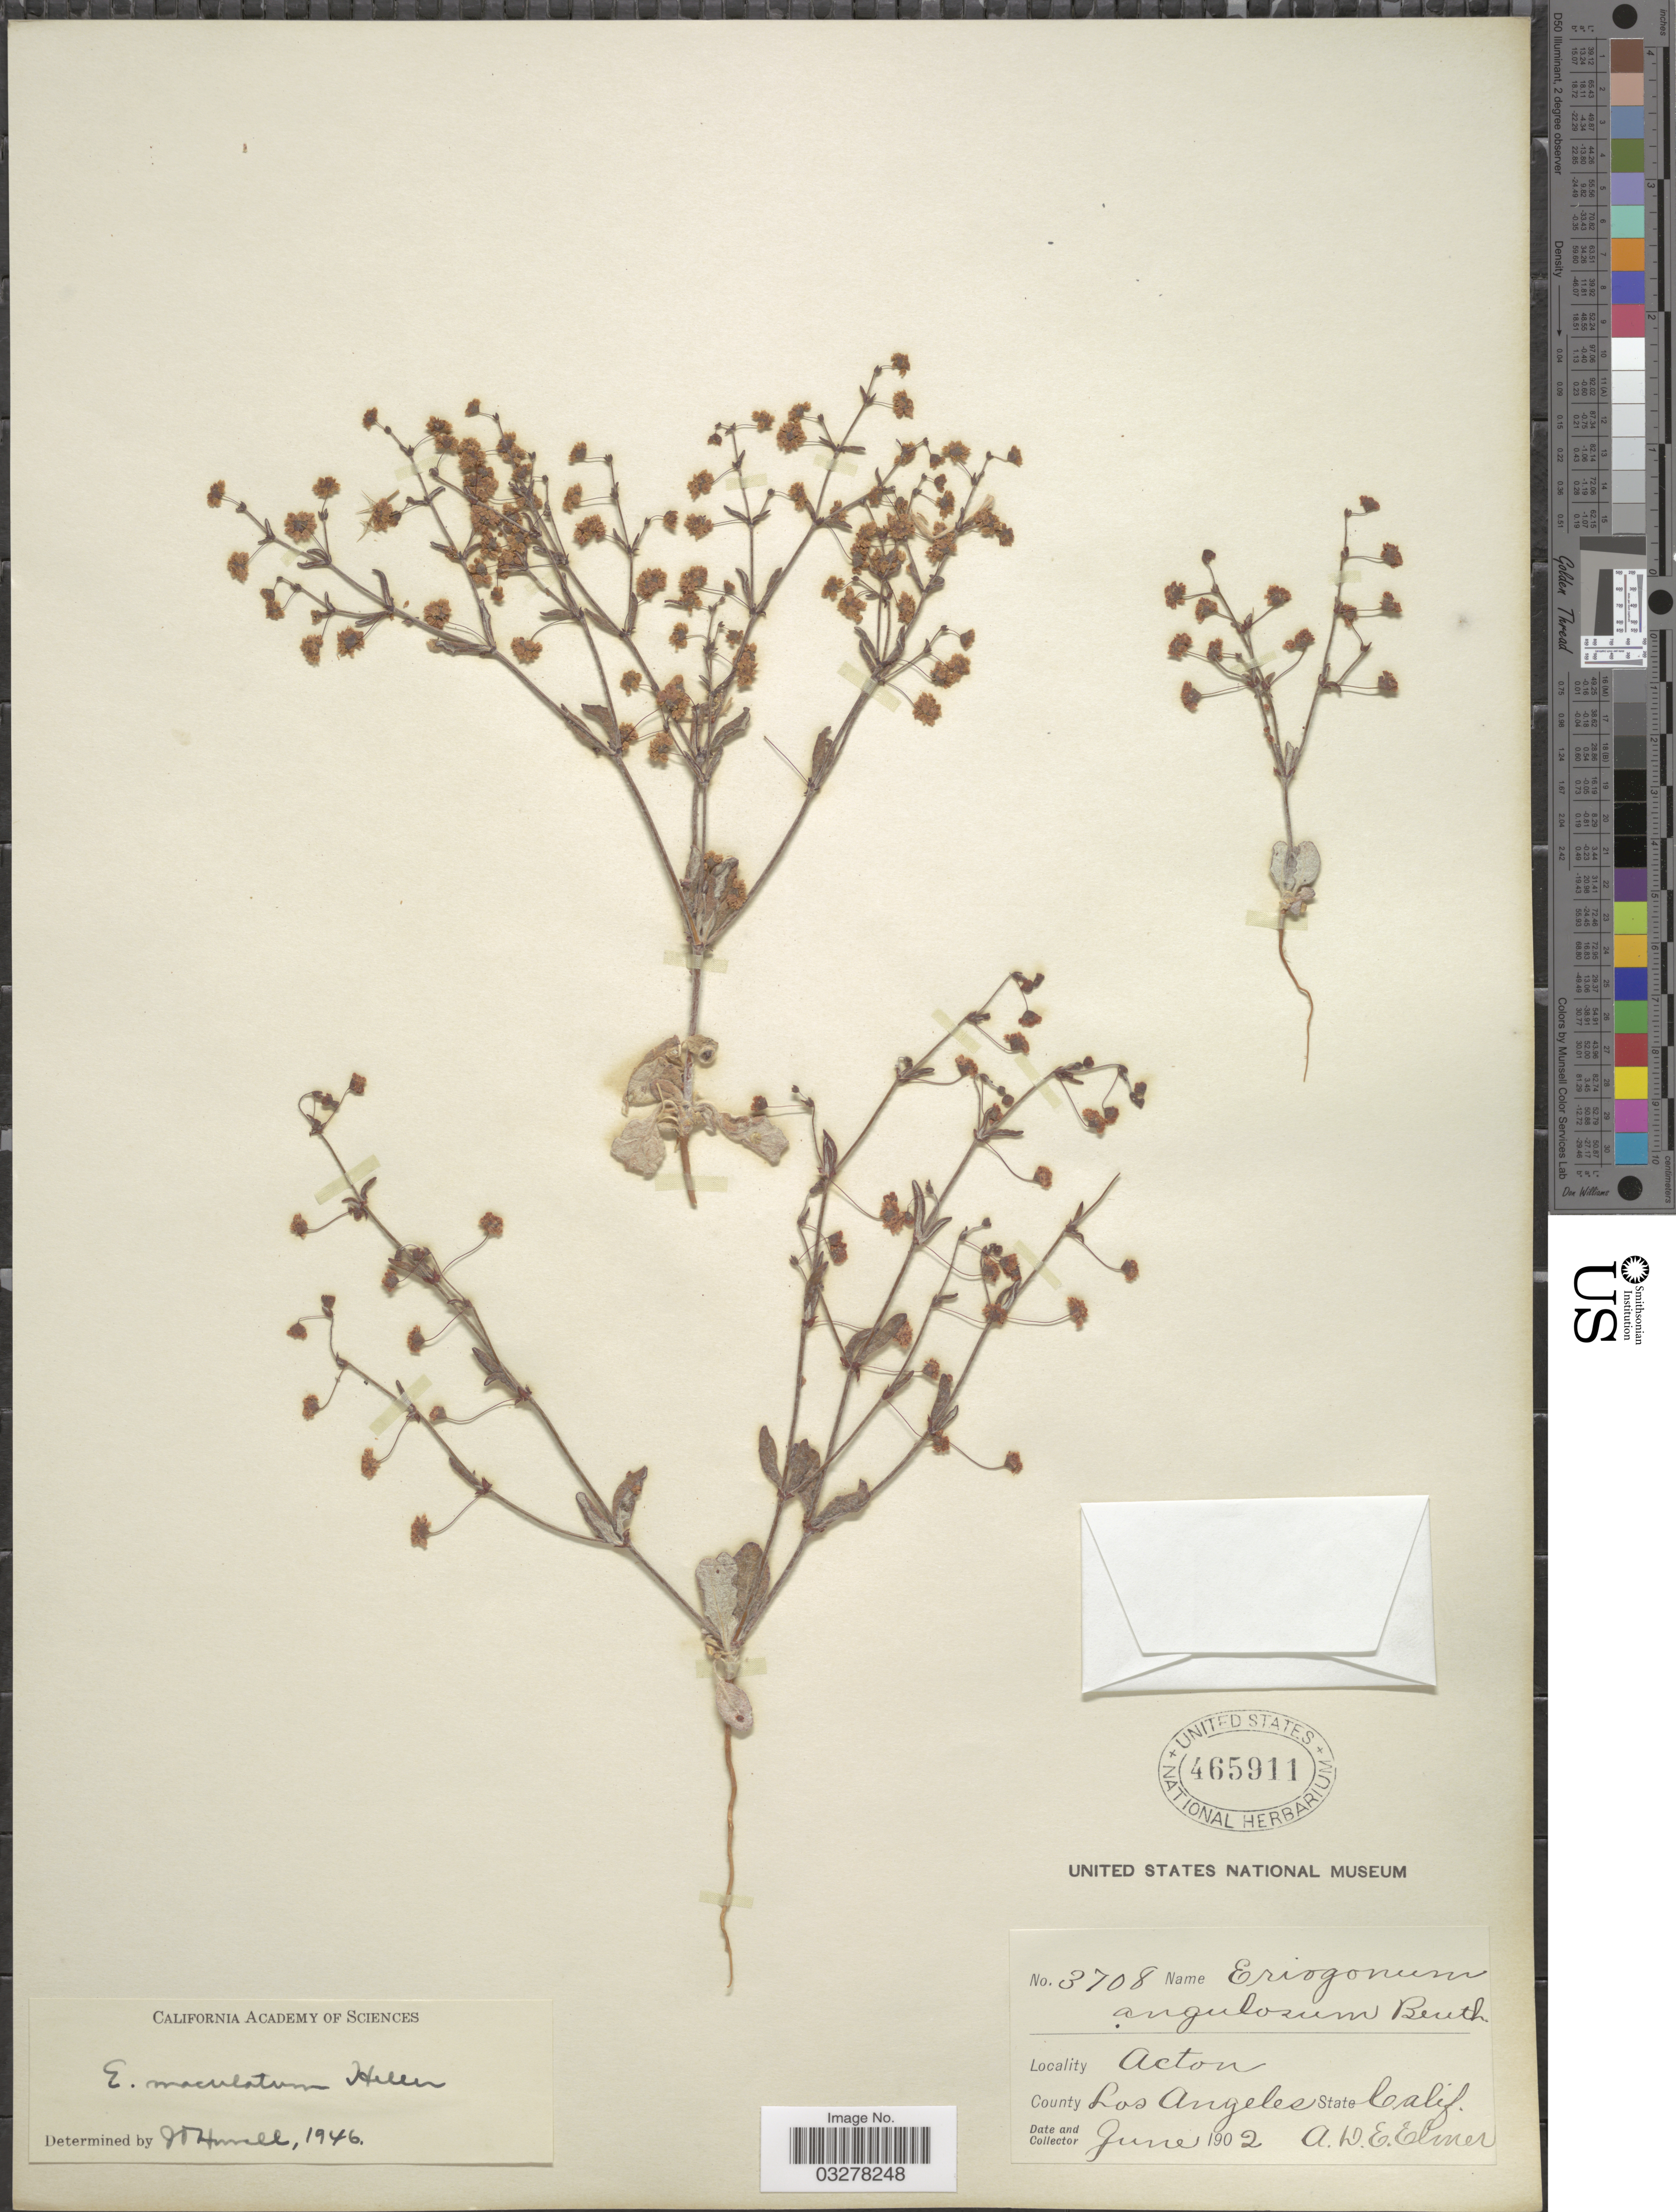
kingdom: Plantae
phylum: Tracheophyta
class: Magnoliopsida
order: Caryophyllales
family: Polygonaceae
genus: Eriogonum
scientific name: Eriogonum maculatum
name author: A. Heller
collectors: A. D. E. Elmer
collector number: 3708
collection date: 1902-06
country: United States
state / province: California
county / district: Los Angeles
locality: Acton. County Los Angeles.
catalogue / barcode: US 465911